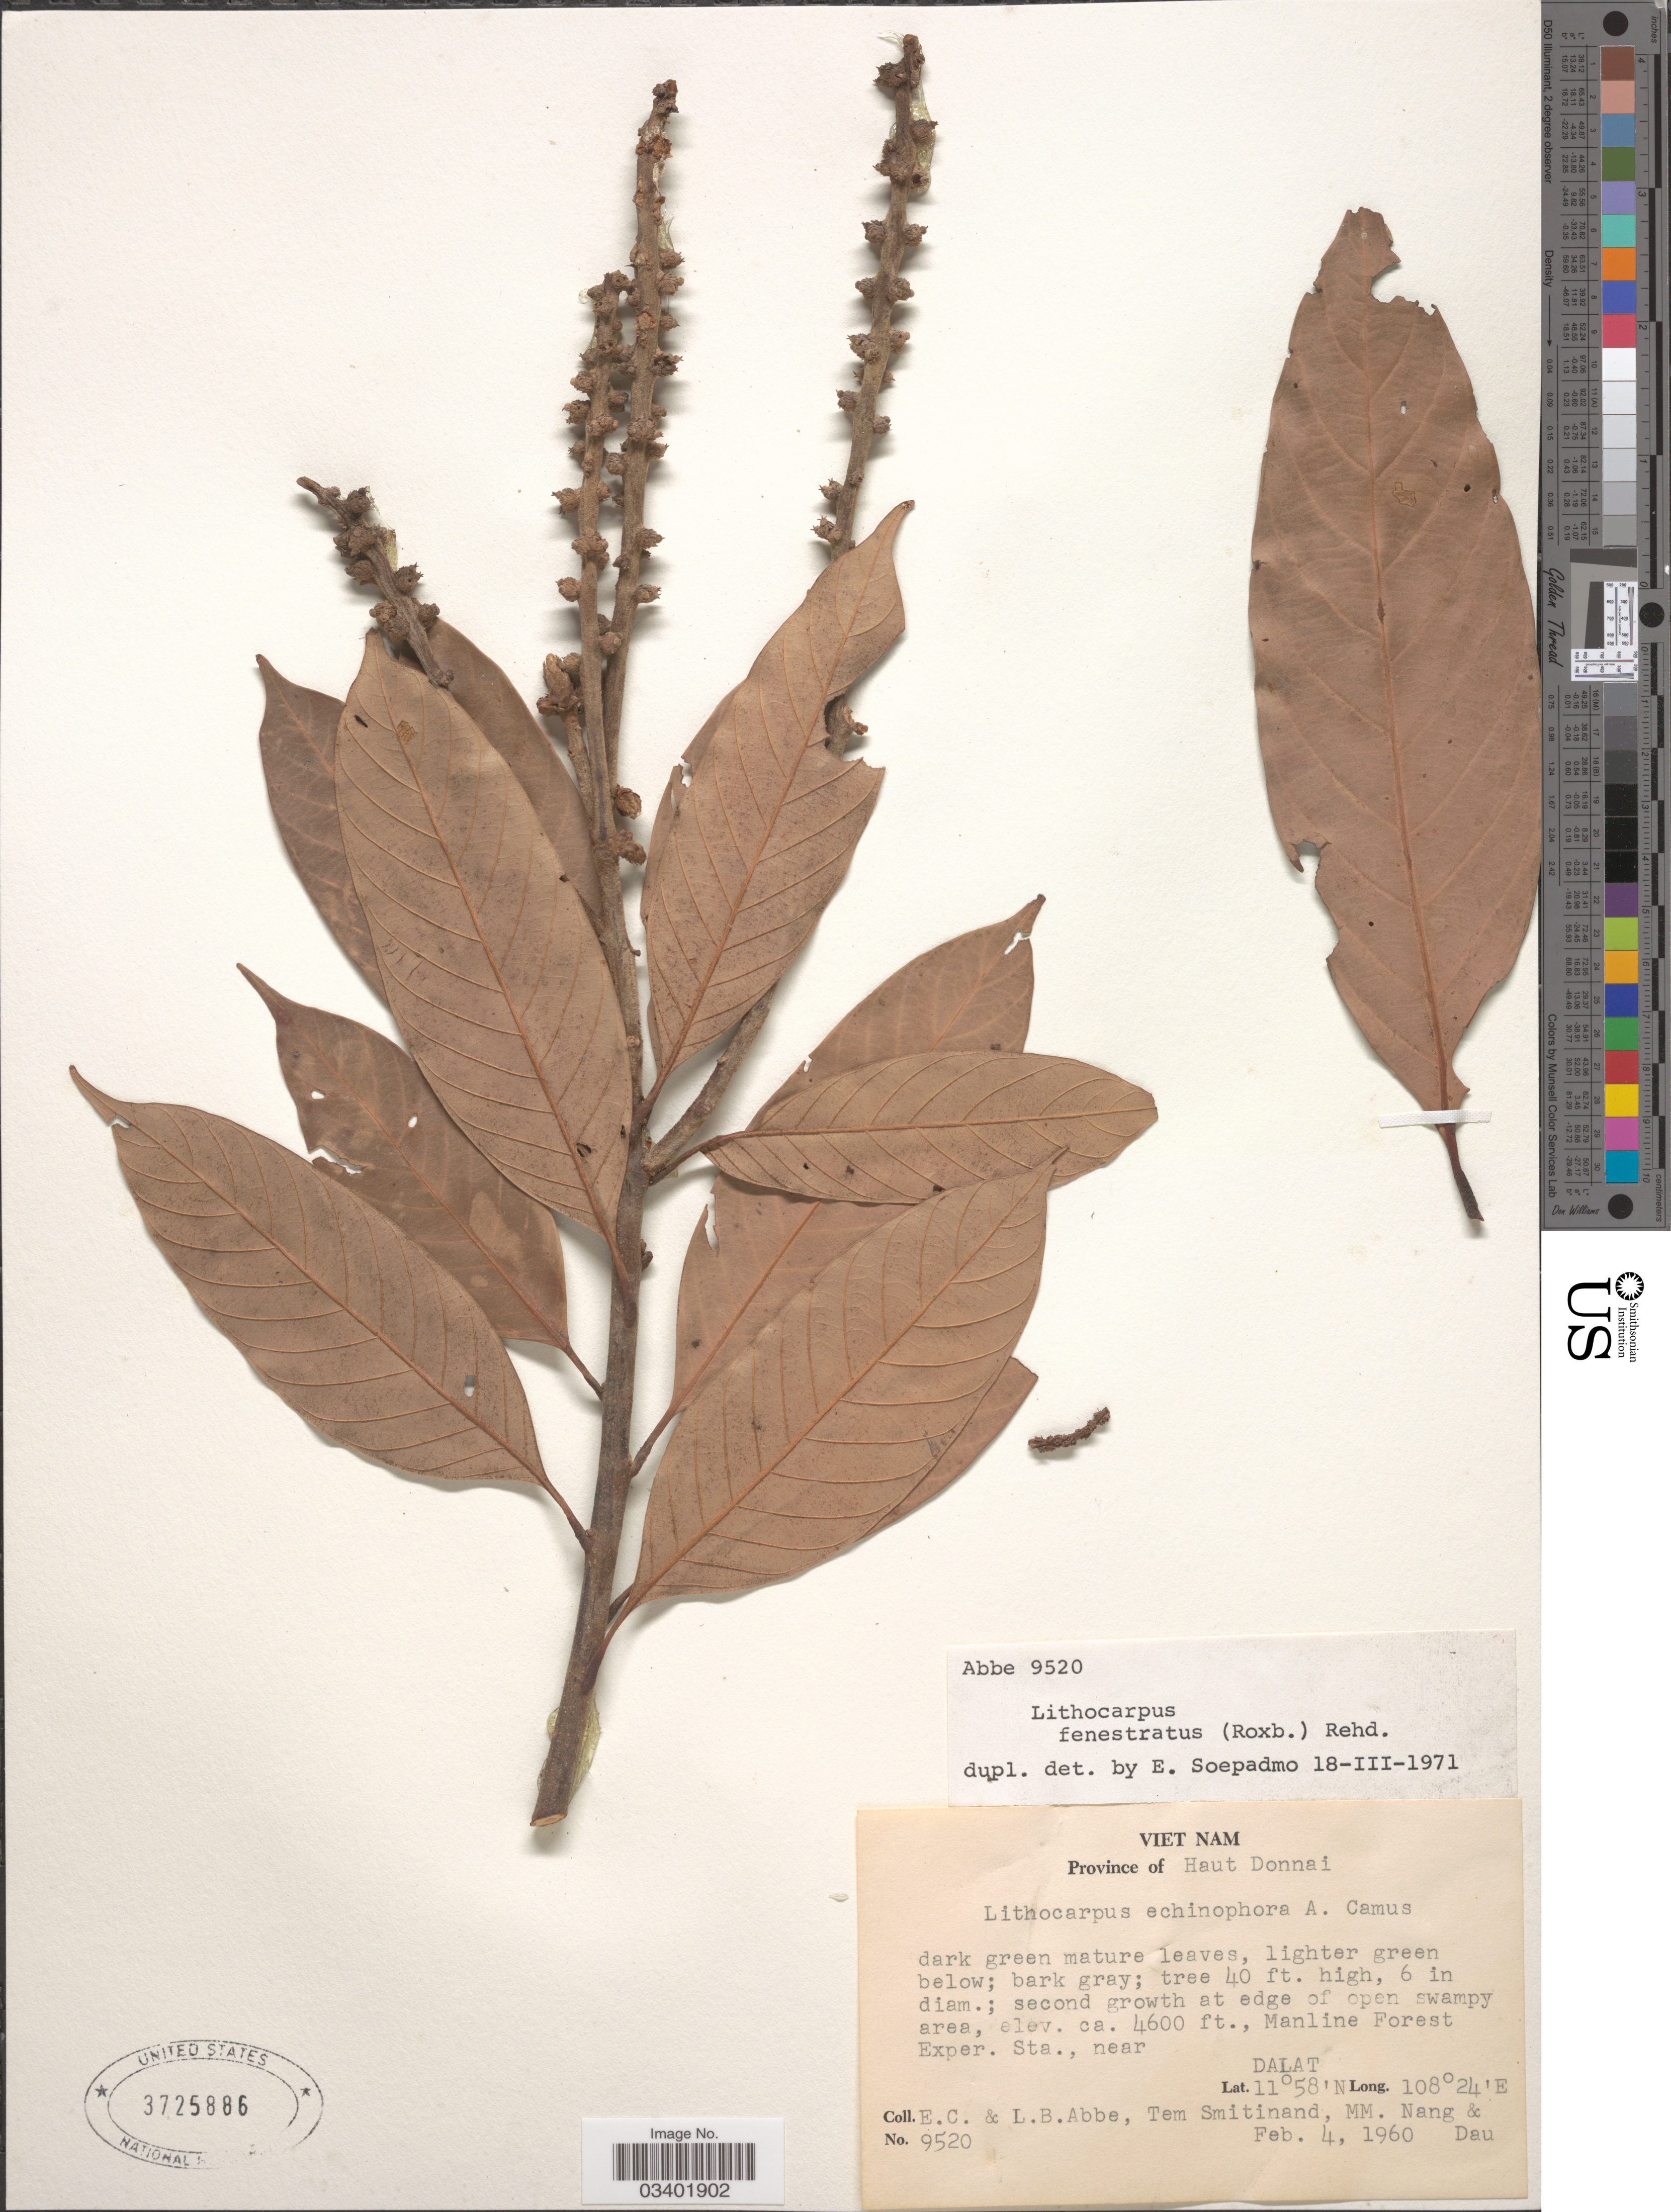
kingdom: Plantae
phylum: Tracheophyta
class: Magnoliopsida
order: Fagales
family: Fagaceae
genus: Lithocarpus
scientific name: Lithocarpus fenestratus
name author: (Roxb.) Rehder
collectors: E. C. Abbe, L. B. Abbe, T. Smitinand, M. Nang & -- Dau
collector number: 9520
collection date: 1960-02-04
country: Vietnam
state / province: Dong Nai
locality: Province of Haut Donnai. Manline Forest Exper. Sta., near Dalat.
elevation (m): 1402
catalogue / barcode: US 3725886